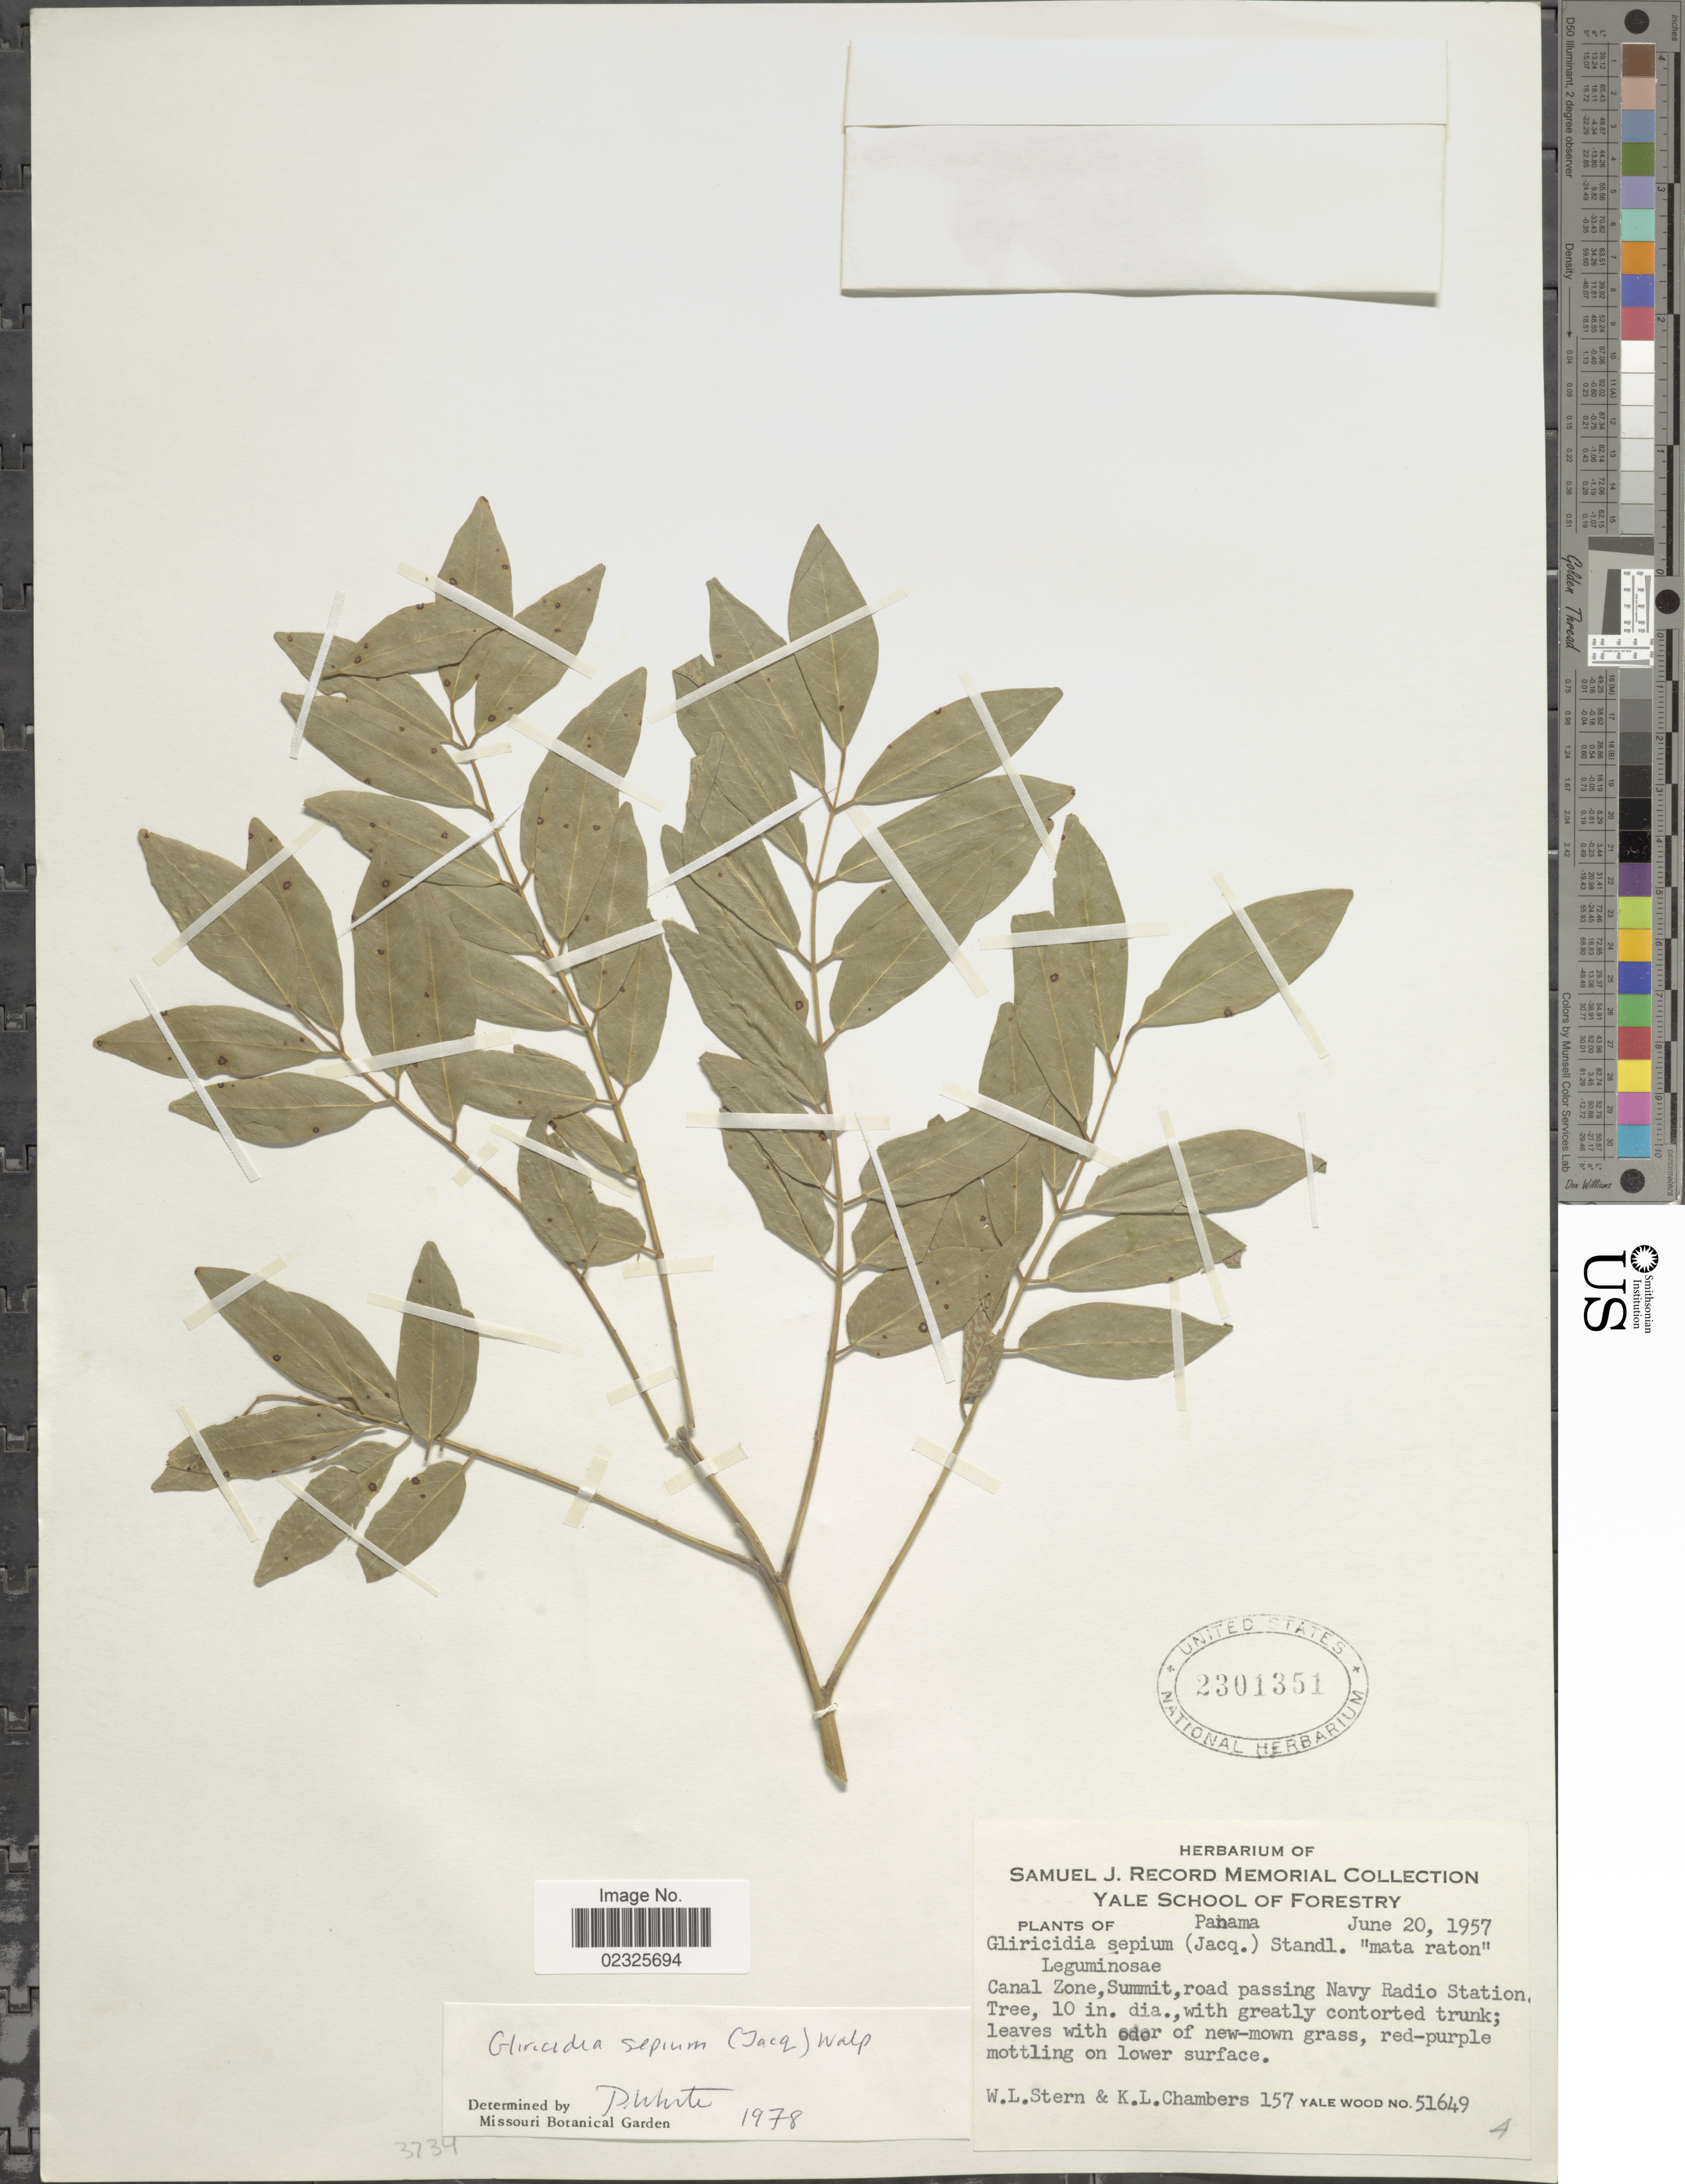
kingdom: Plantae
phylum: Tracheophyta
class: Magnoliopsida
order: Fabales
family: Fabaceae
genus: Gliricidia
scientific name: Gliricidia sepium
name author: (Jacq.) Kunth ex Walp.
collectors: W. L. Stern & K. Chambers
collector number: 51649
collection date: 1957-06-20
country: Panama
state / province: Colón / Panamá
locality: Canal Zone, Summit, road passing Navy Radio Station. Yale Wood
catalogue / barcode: US 2301351